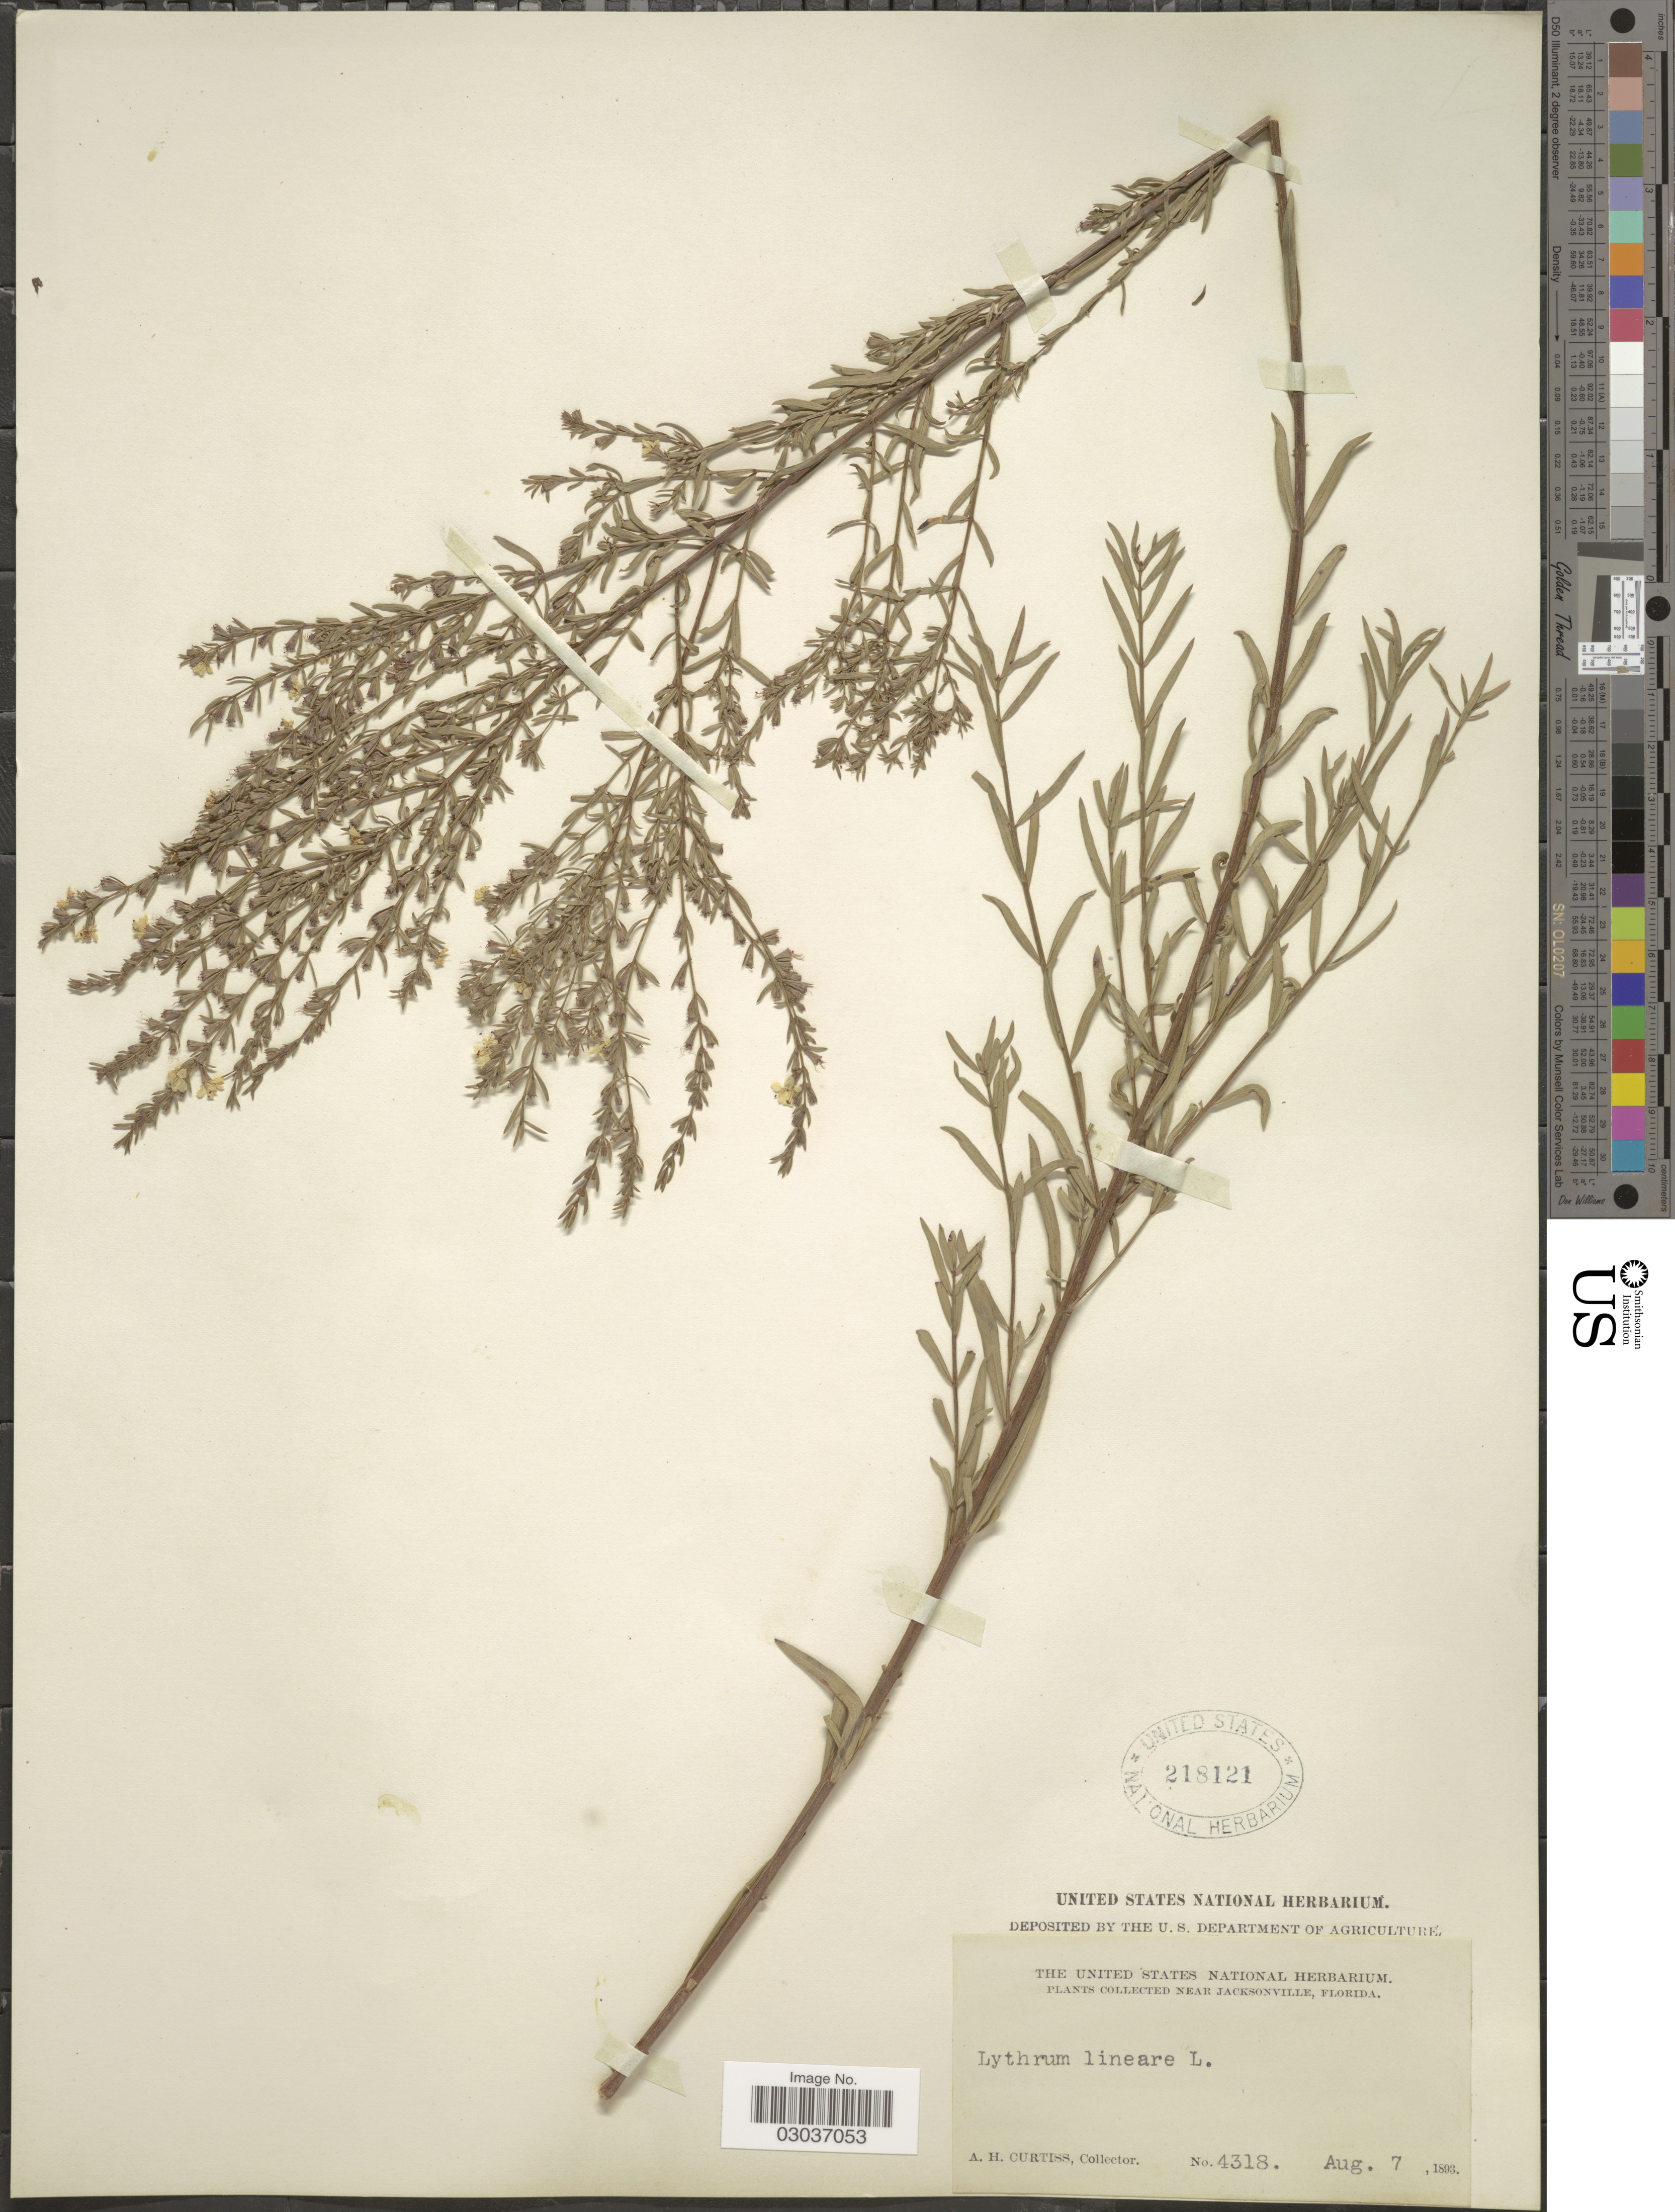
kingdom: Plantae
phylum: Tracheophyta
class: Magnoliopsida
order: Myrtales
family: Lythraceae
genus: Lythrum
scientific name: Lythrum lineare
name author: L.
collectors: A. H. Curtiss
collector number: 4318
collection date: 1893-08-07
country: United States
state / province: Florida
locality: Near Jacksonville.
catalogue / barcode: US 218121